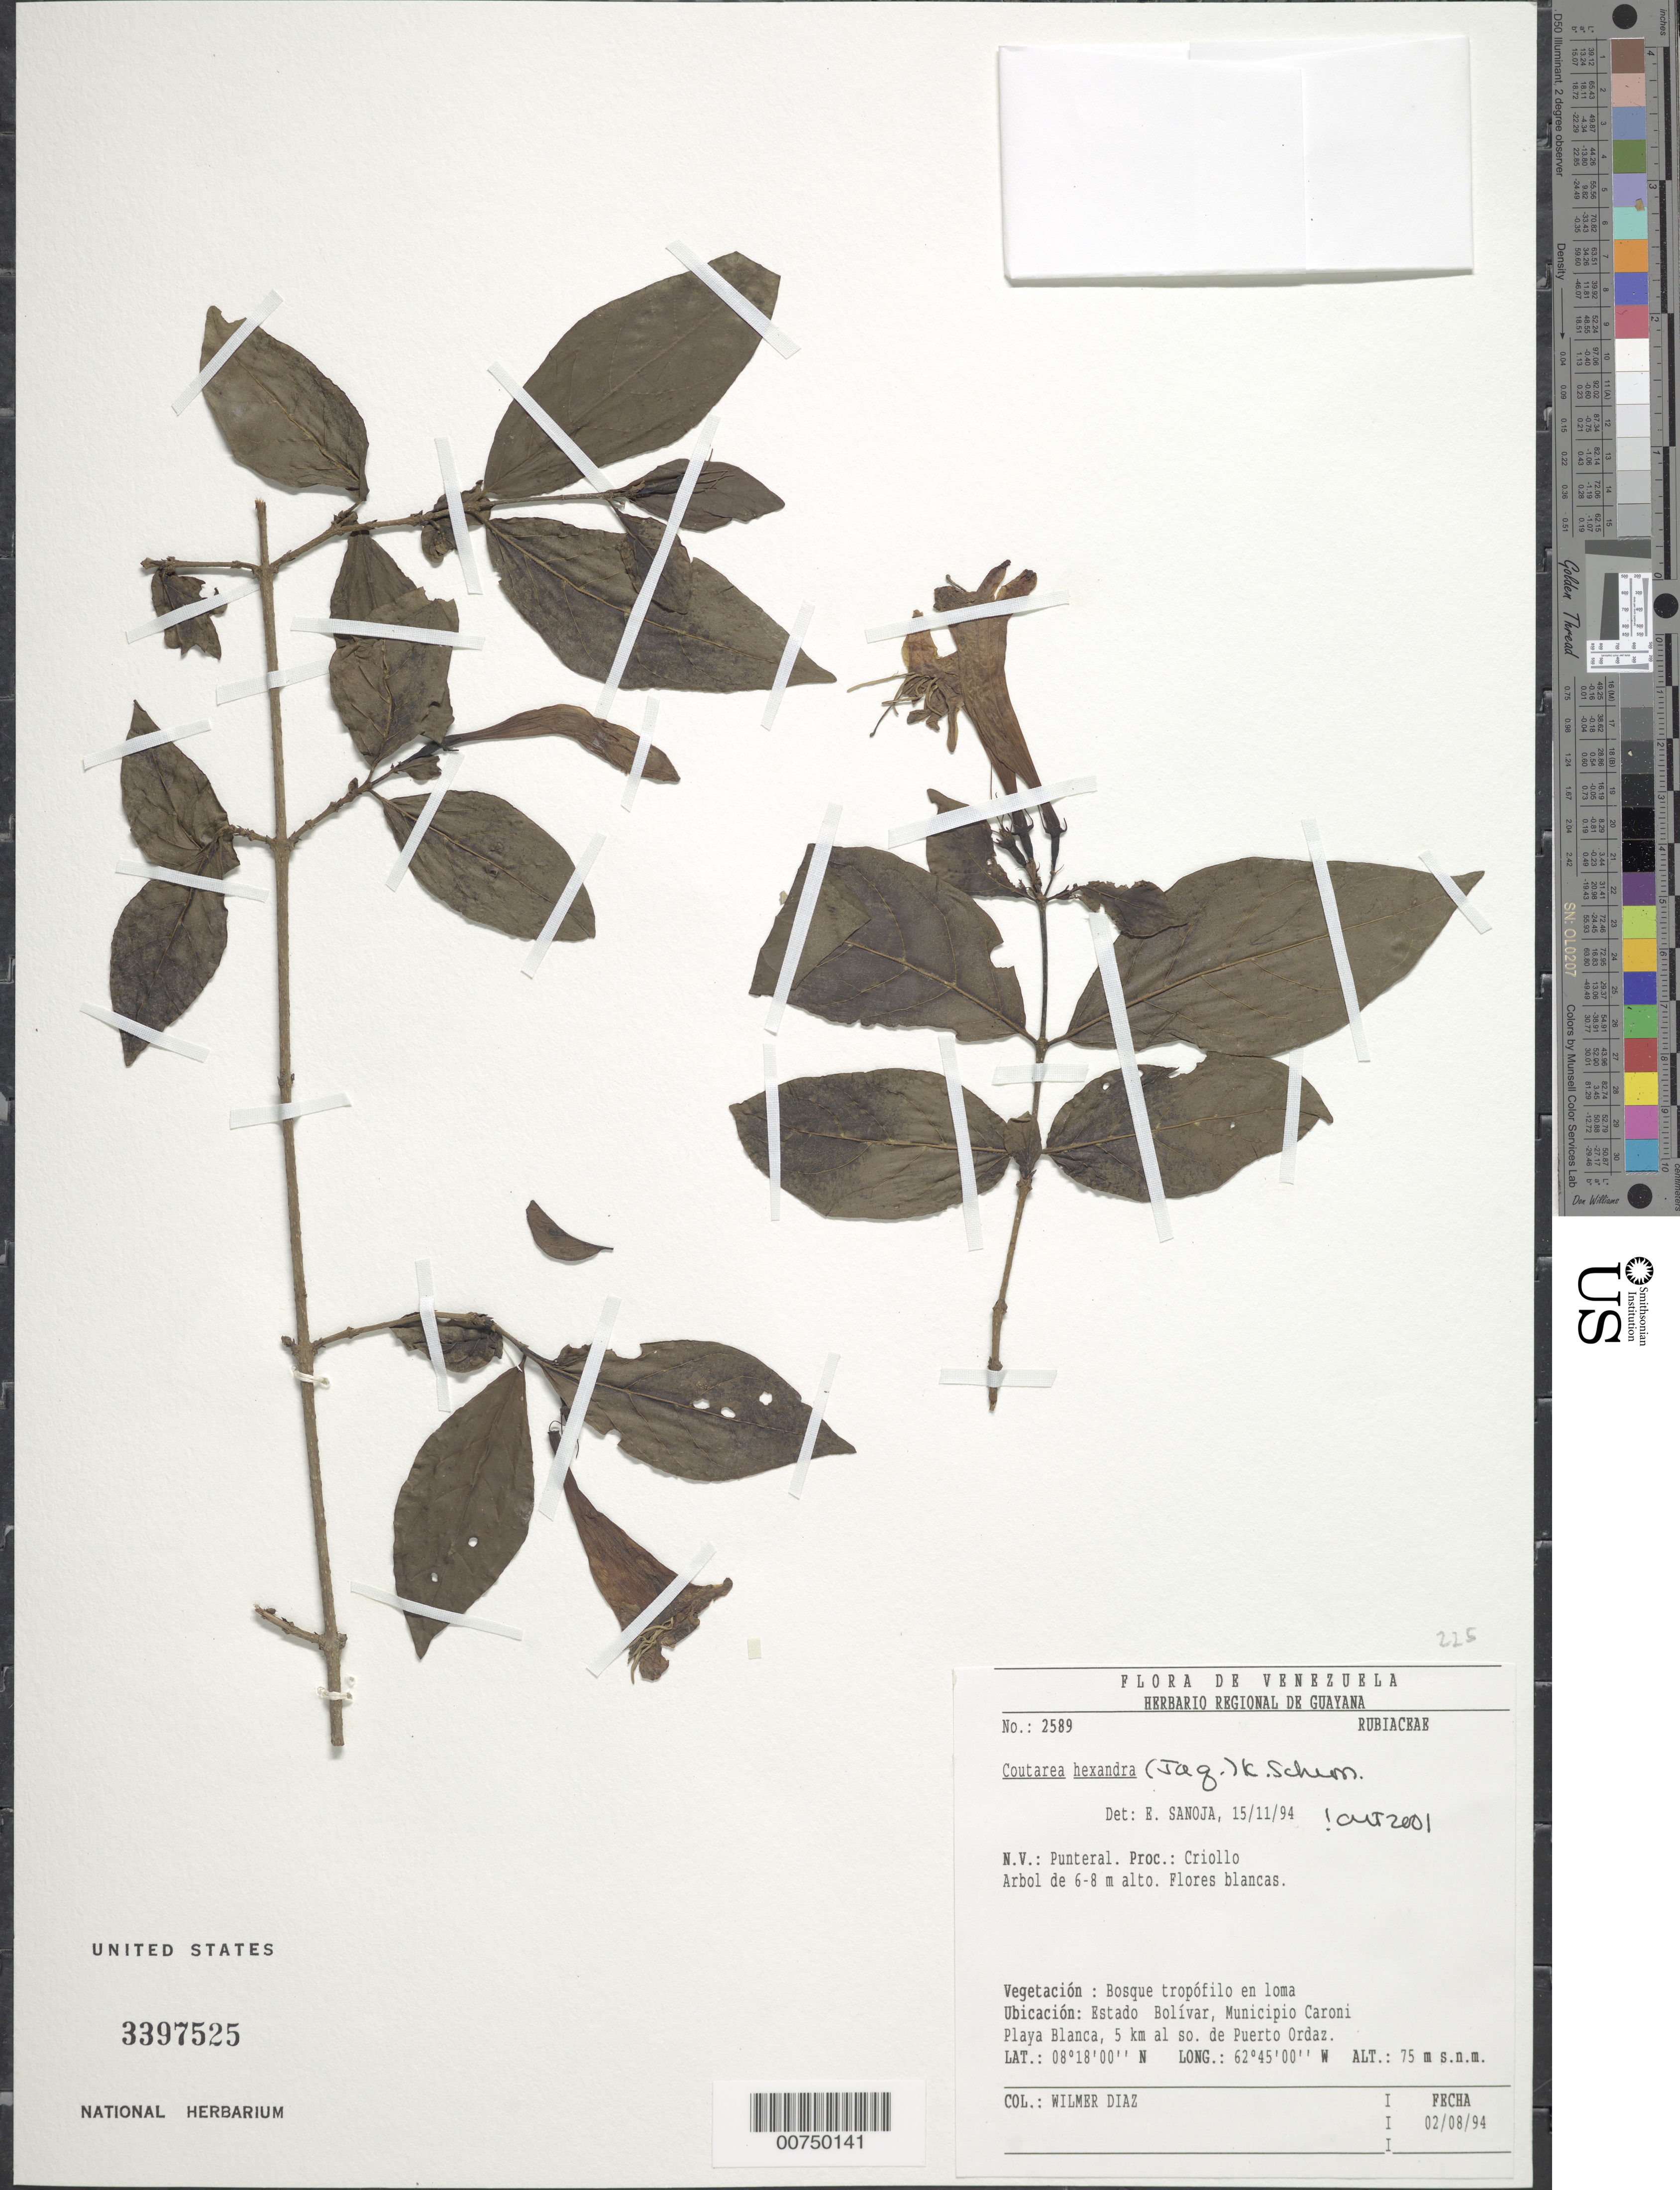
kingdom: Plantae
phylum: Tracheophyta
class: Magnoliopsida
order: Gentianales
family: Rubiaceae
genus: Coutarea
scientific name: Coutarea hexandra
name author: (Jacq.) K. Schum.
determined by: Taylor, Charlotte M.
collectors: W. Díaz P.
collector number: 2589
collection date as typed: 2-Aug-94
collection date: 1994-08-02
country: Venezuela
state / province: Bolívar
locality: Mun. Caroní, Playa Blanca, 5 km al so. de Puerto Ordaz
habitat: Bosque tropofilo en loma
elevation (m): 75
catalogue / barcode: US 3397525